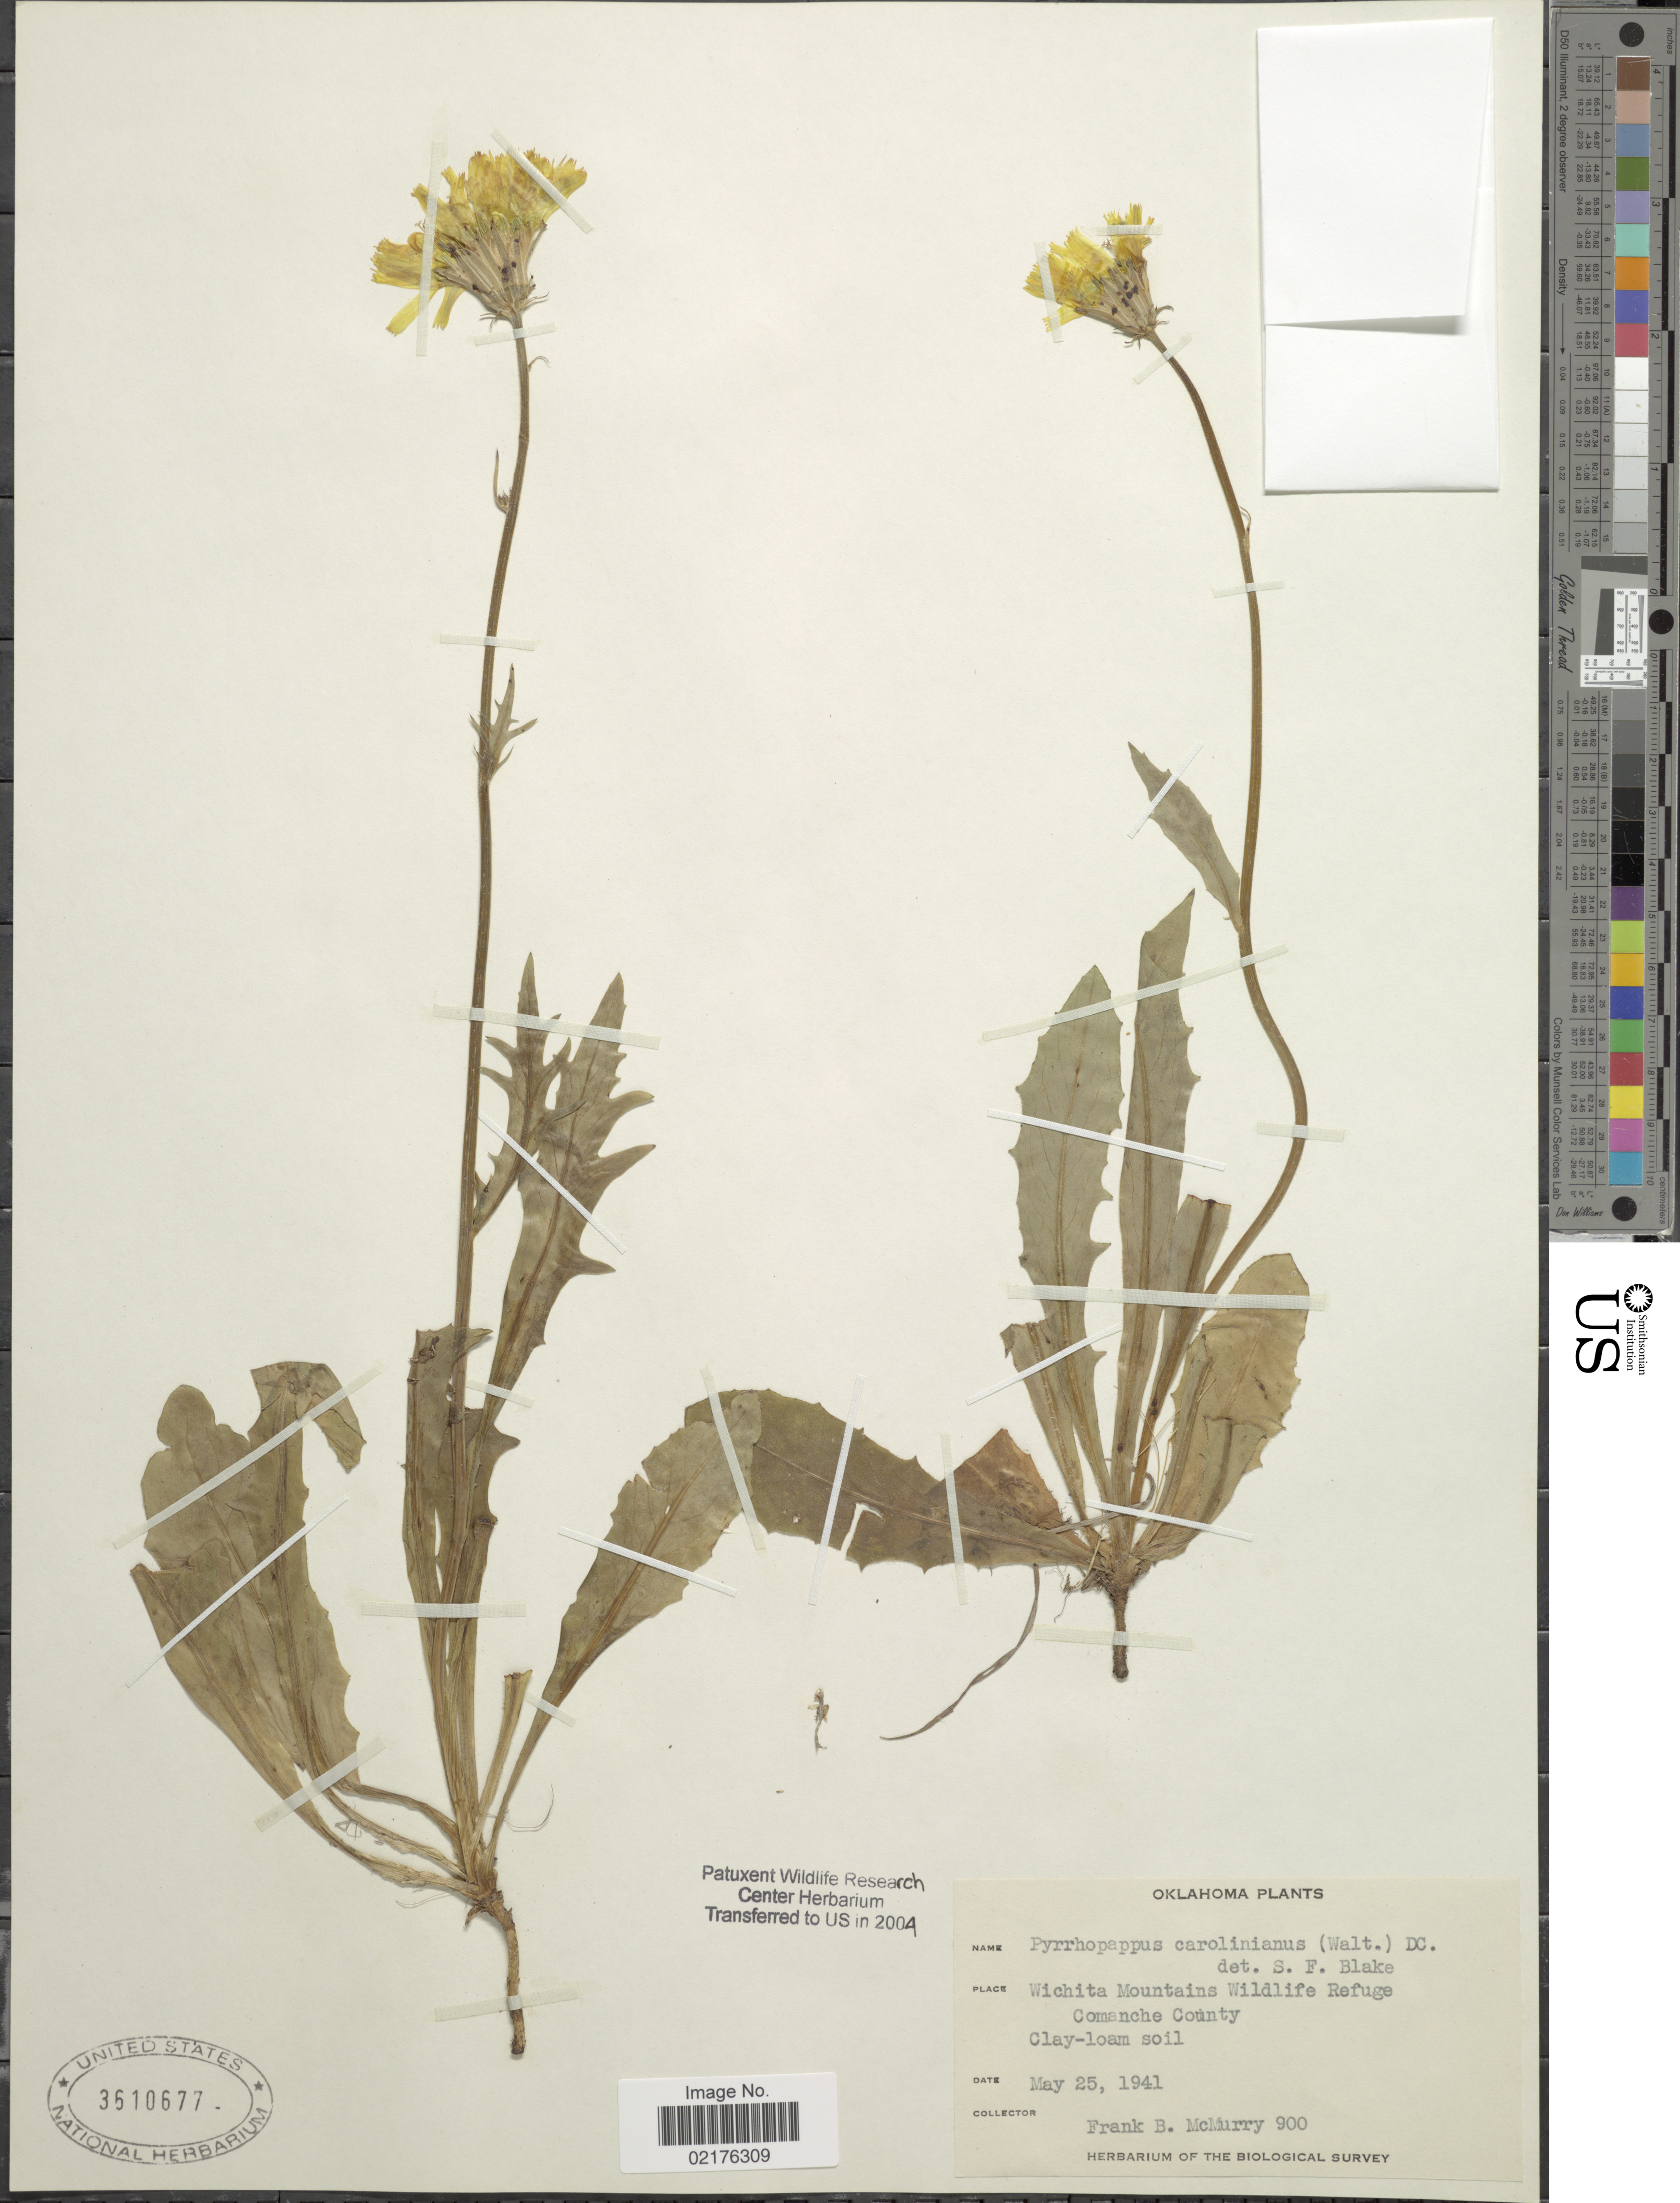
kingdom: Plantae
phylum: Tracheophyta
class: Magnoliopsida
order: Asterales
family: Asteraceae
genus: Pyrrhopappus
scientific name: Pyrrhopappus carolinianus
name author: (Walter) DC.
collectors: F. B. McMurry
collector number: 900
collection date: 1941-05-25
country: United States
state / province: Oklahoma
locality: Wichita Mountains Wildlife Refuge Comanche County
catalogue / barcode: US 3610677